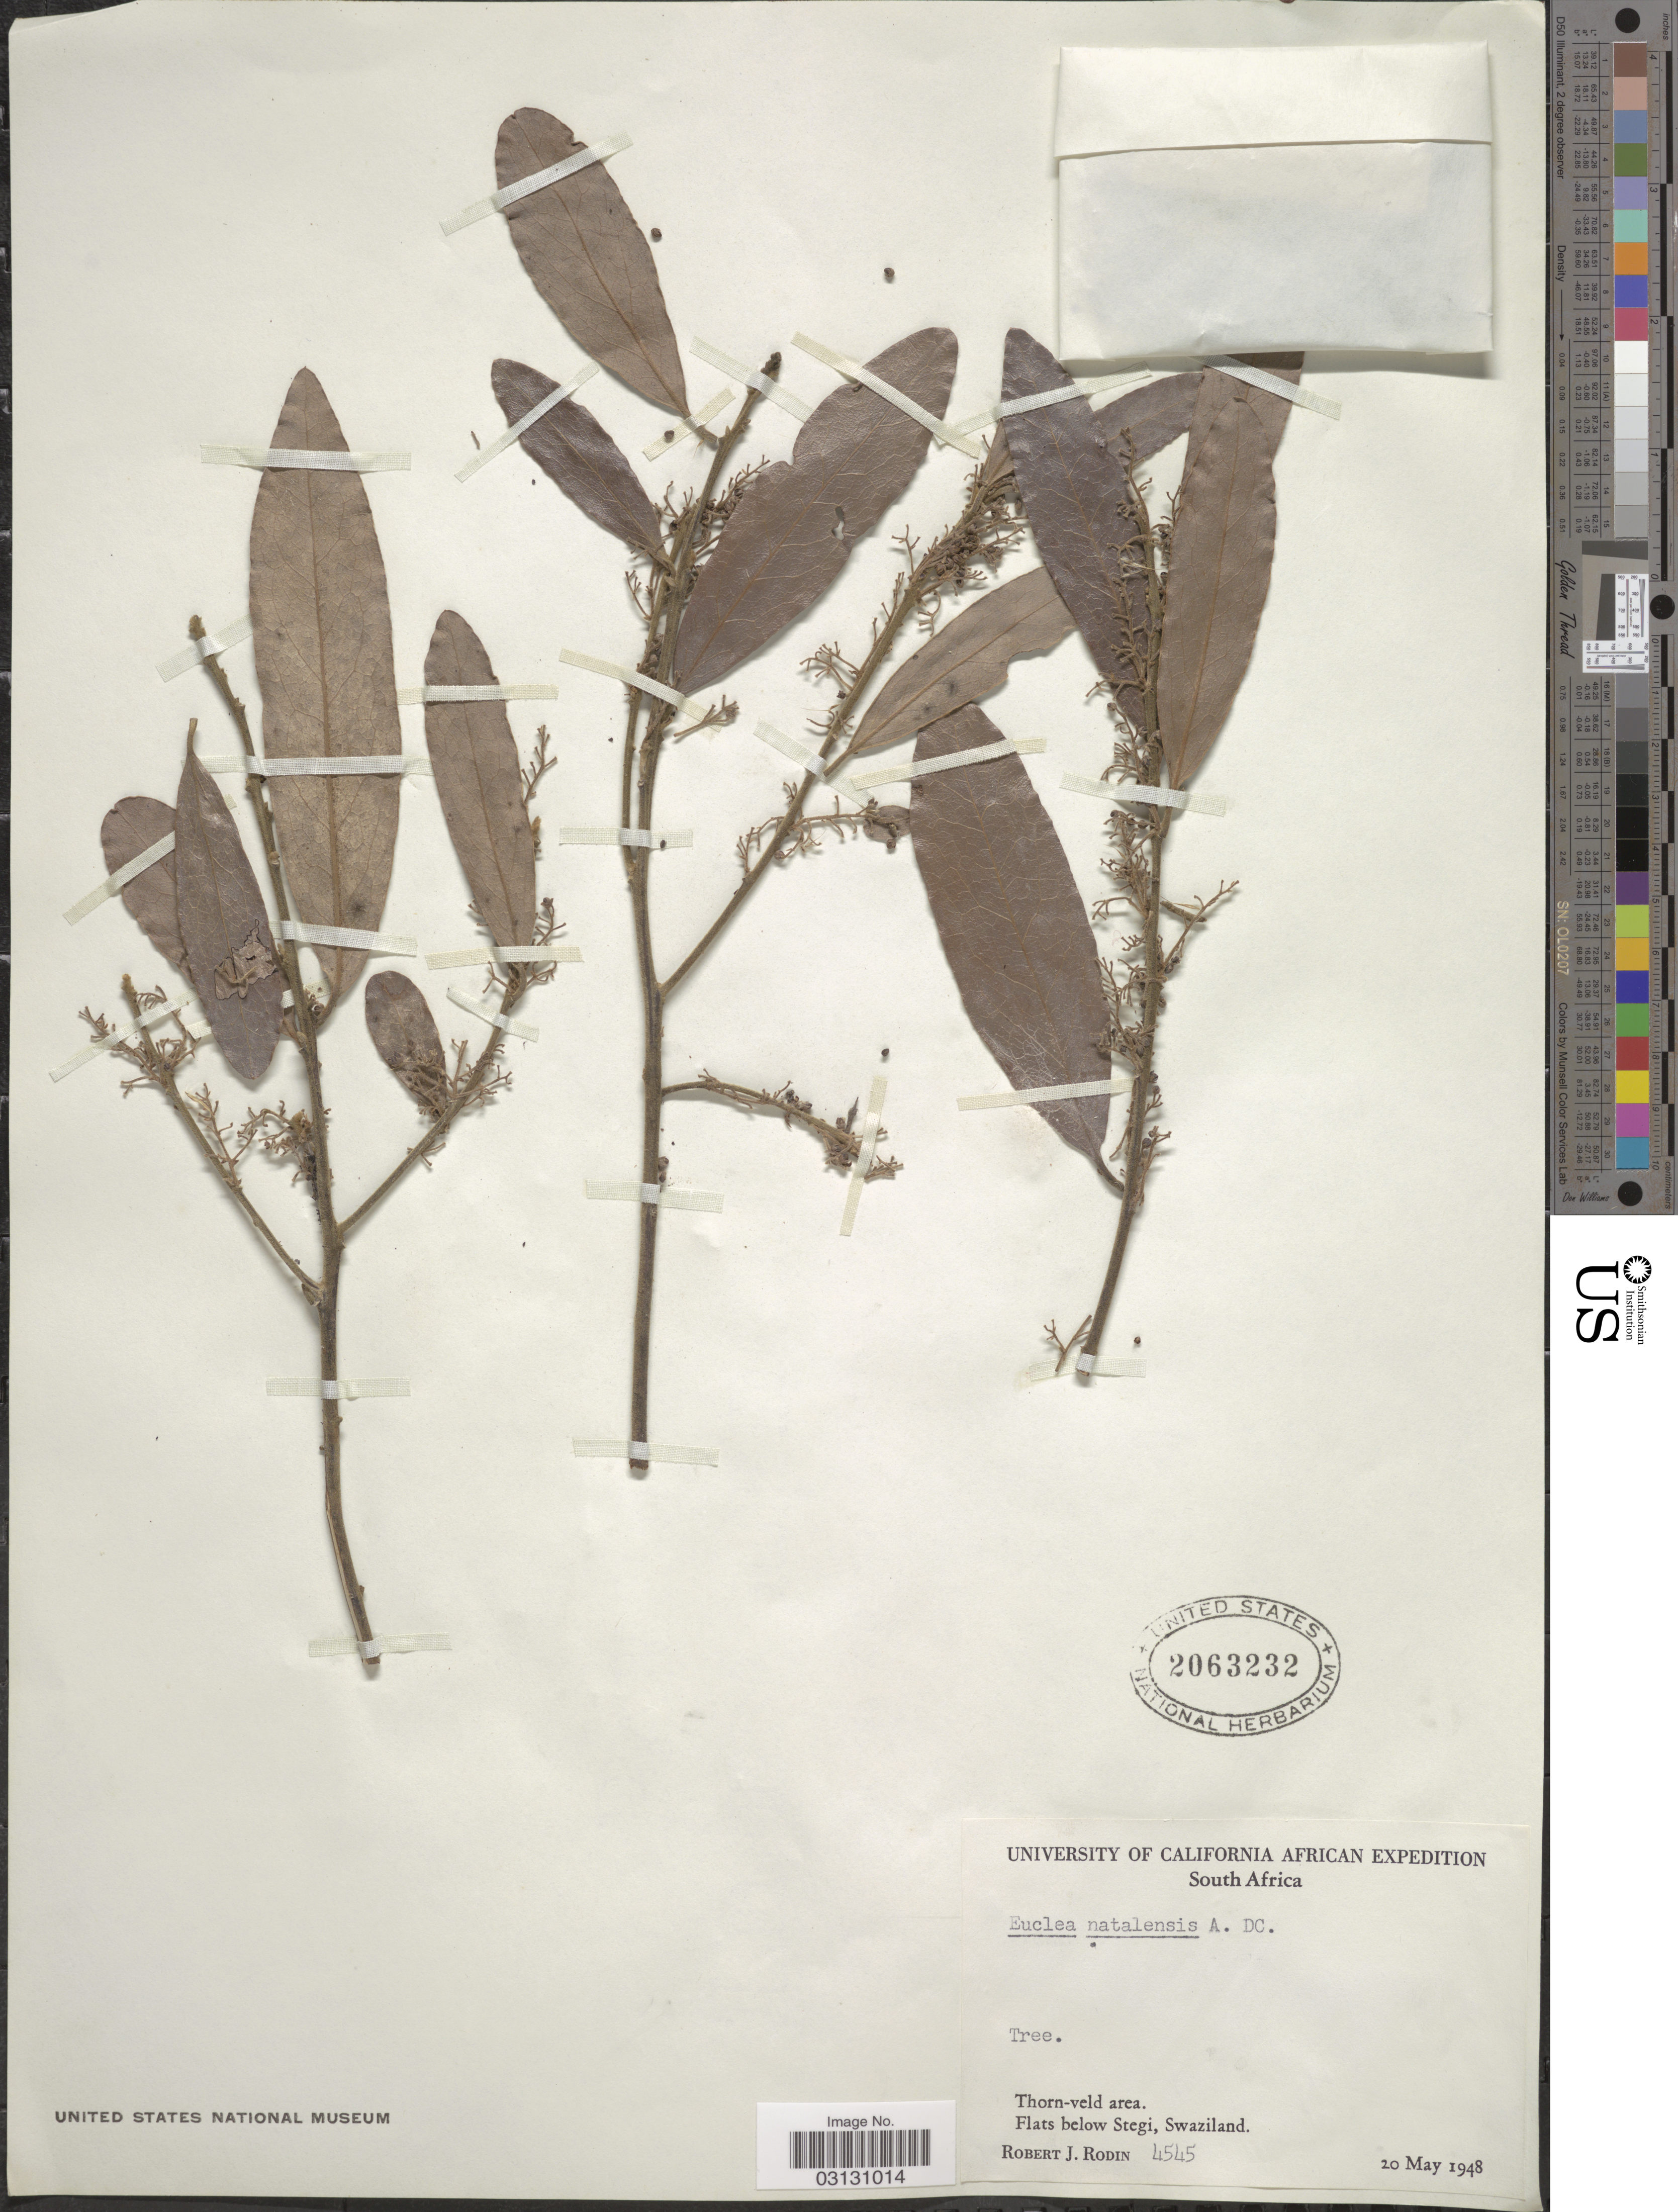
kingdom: Plantae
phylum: Tracheophyta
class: Magnoliopsida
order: Ericales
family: Ebenaceae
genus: Euclea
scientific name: Euclea natalensis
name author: A. DC.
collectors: R. J. Rodin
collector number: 4545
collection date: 1948-05-20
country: Eswatini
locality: Thorn-veld area. Flats below Stegi.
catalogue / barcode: US 2063232